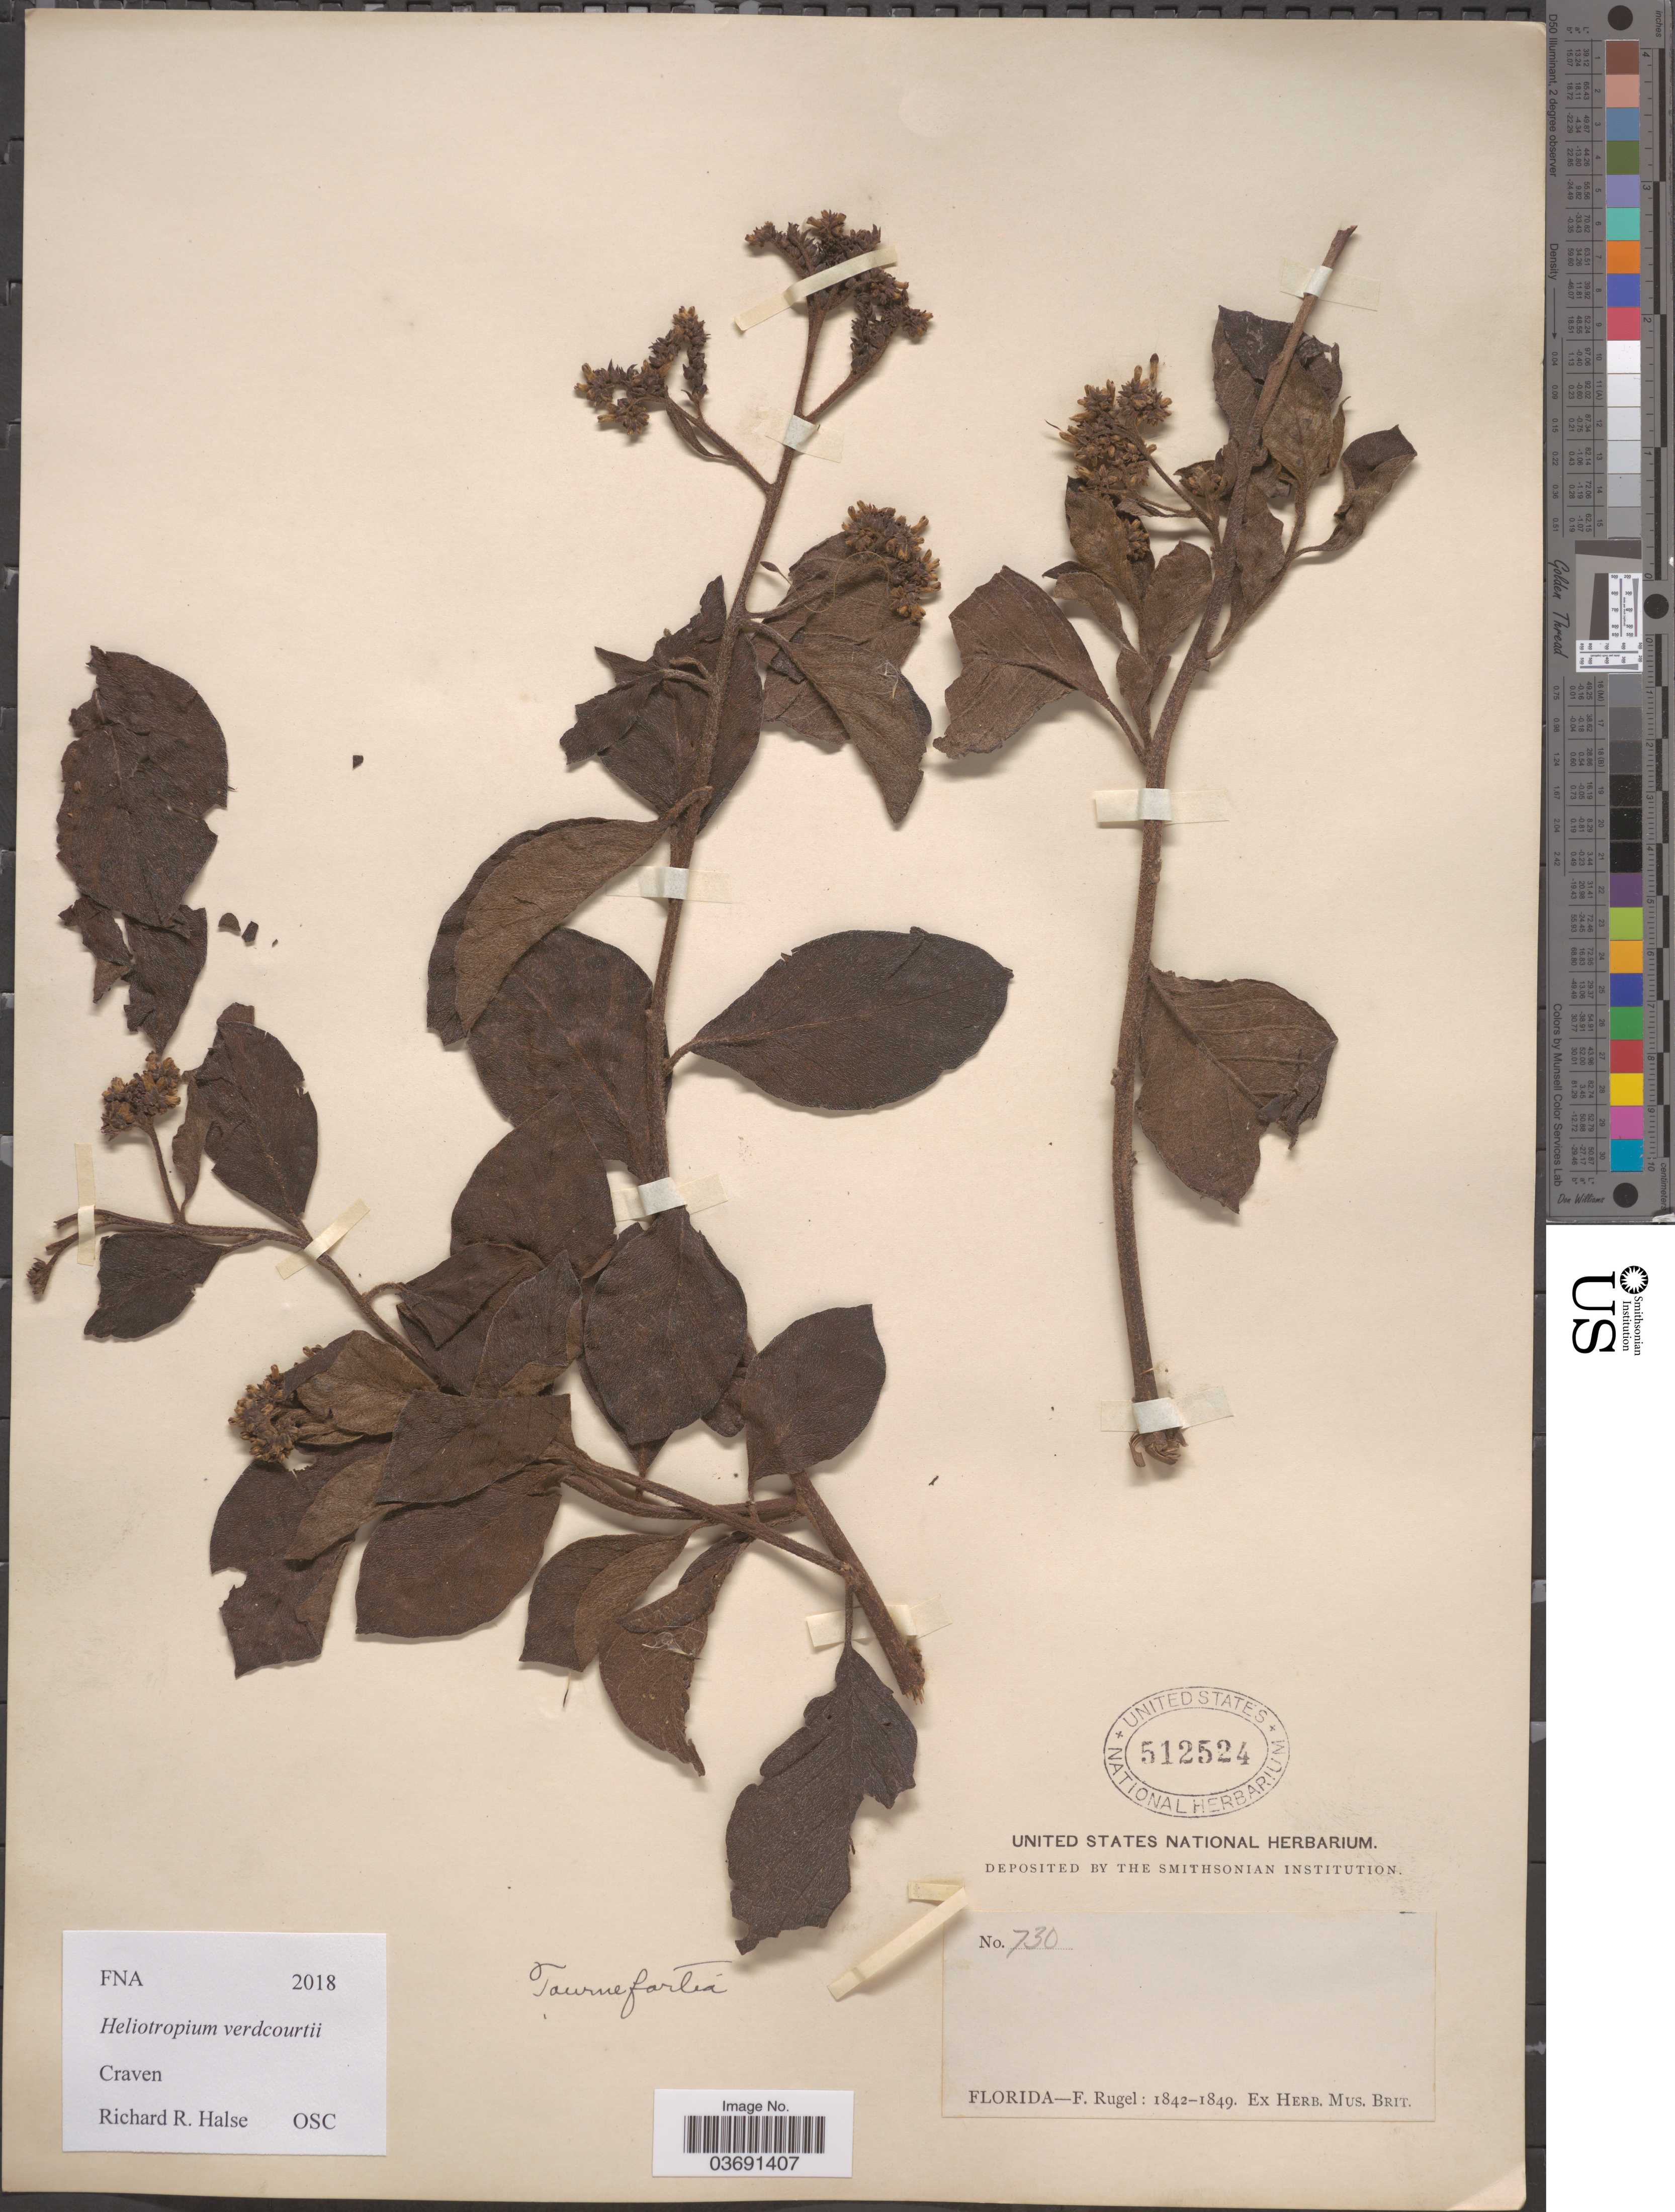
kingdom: Plantae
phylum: Tracheophyta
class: Magnoliopsida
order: Boraginales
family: Heliotropiaceae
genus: Heliotropium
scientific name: Heliotropium verdcourtii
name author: Craven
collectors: F. Rugel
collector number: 730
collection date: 1842/1849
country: United States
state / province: Florida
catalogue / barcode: US 512524